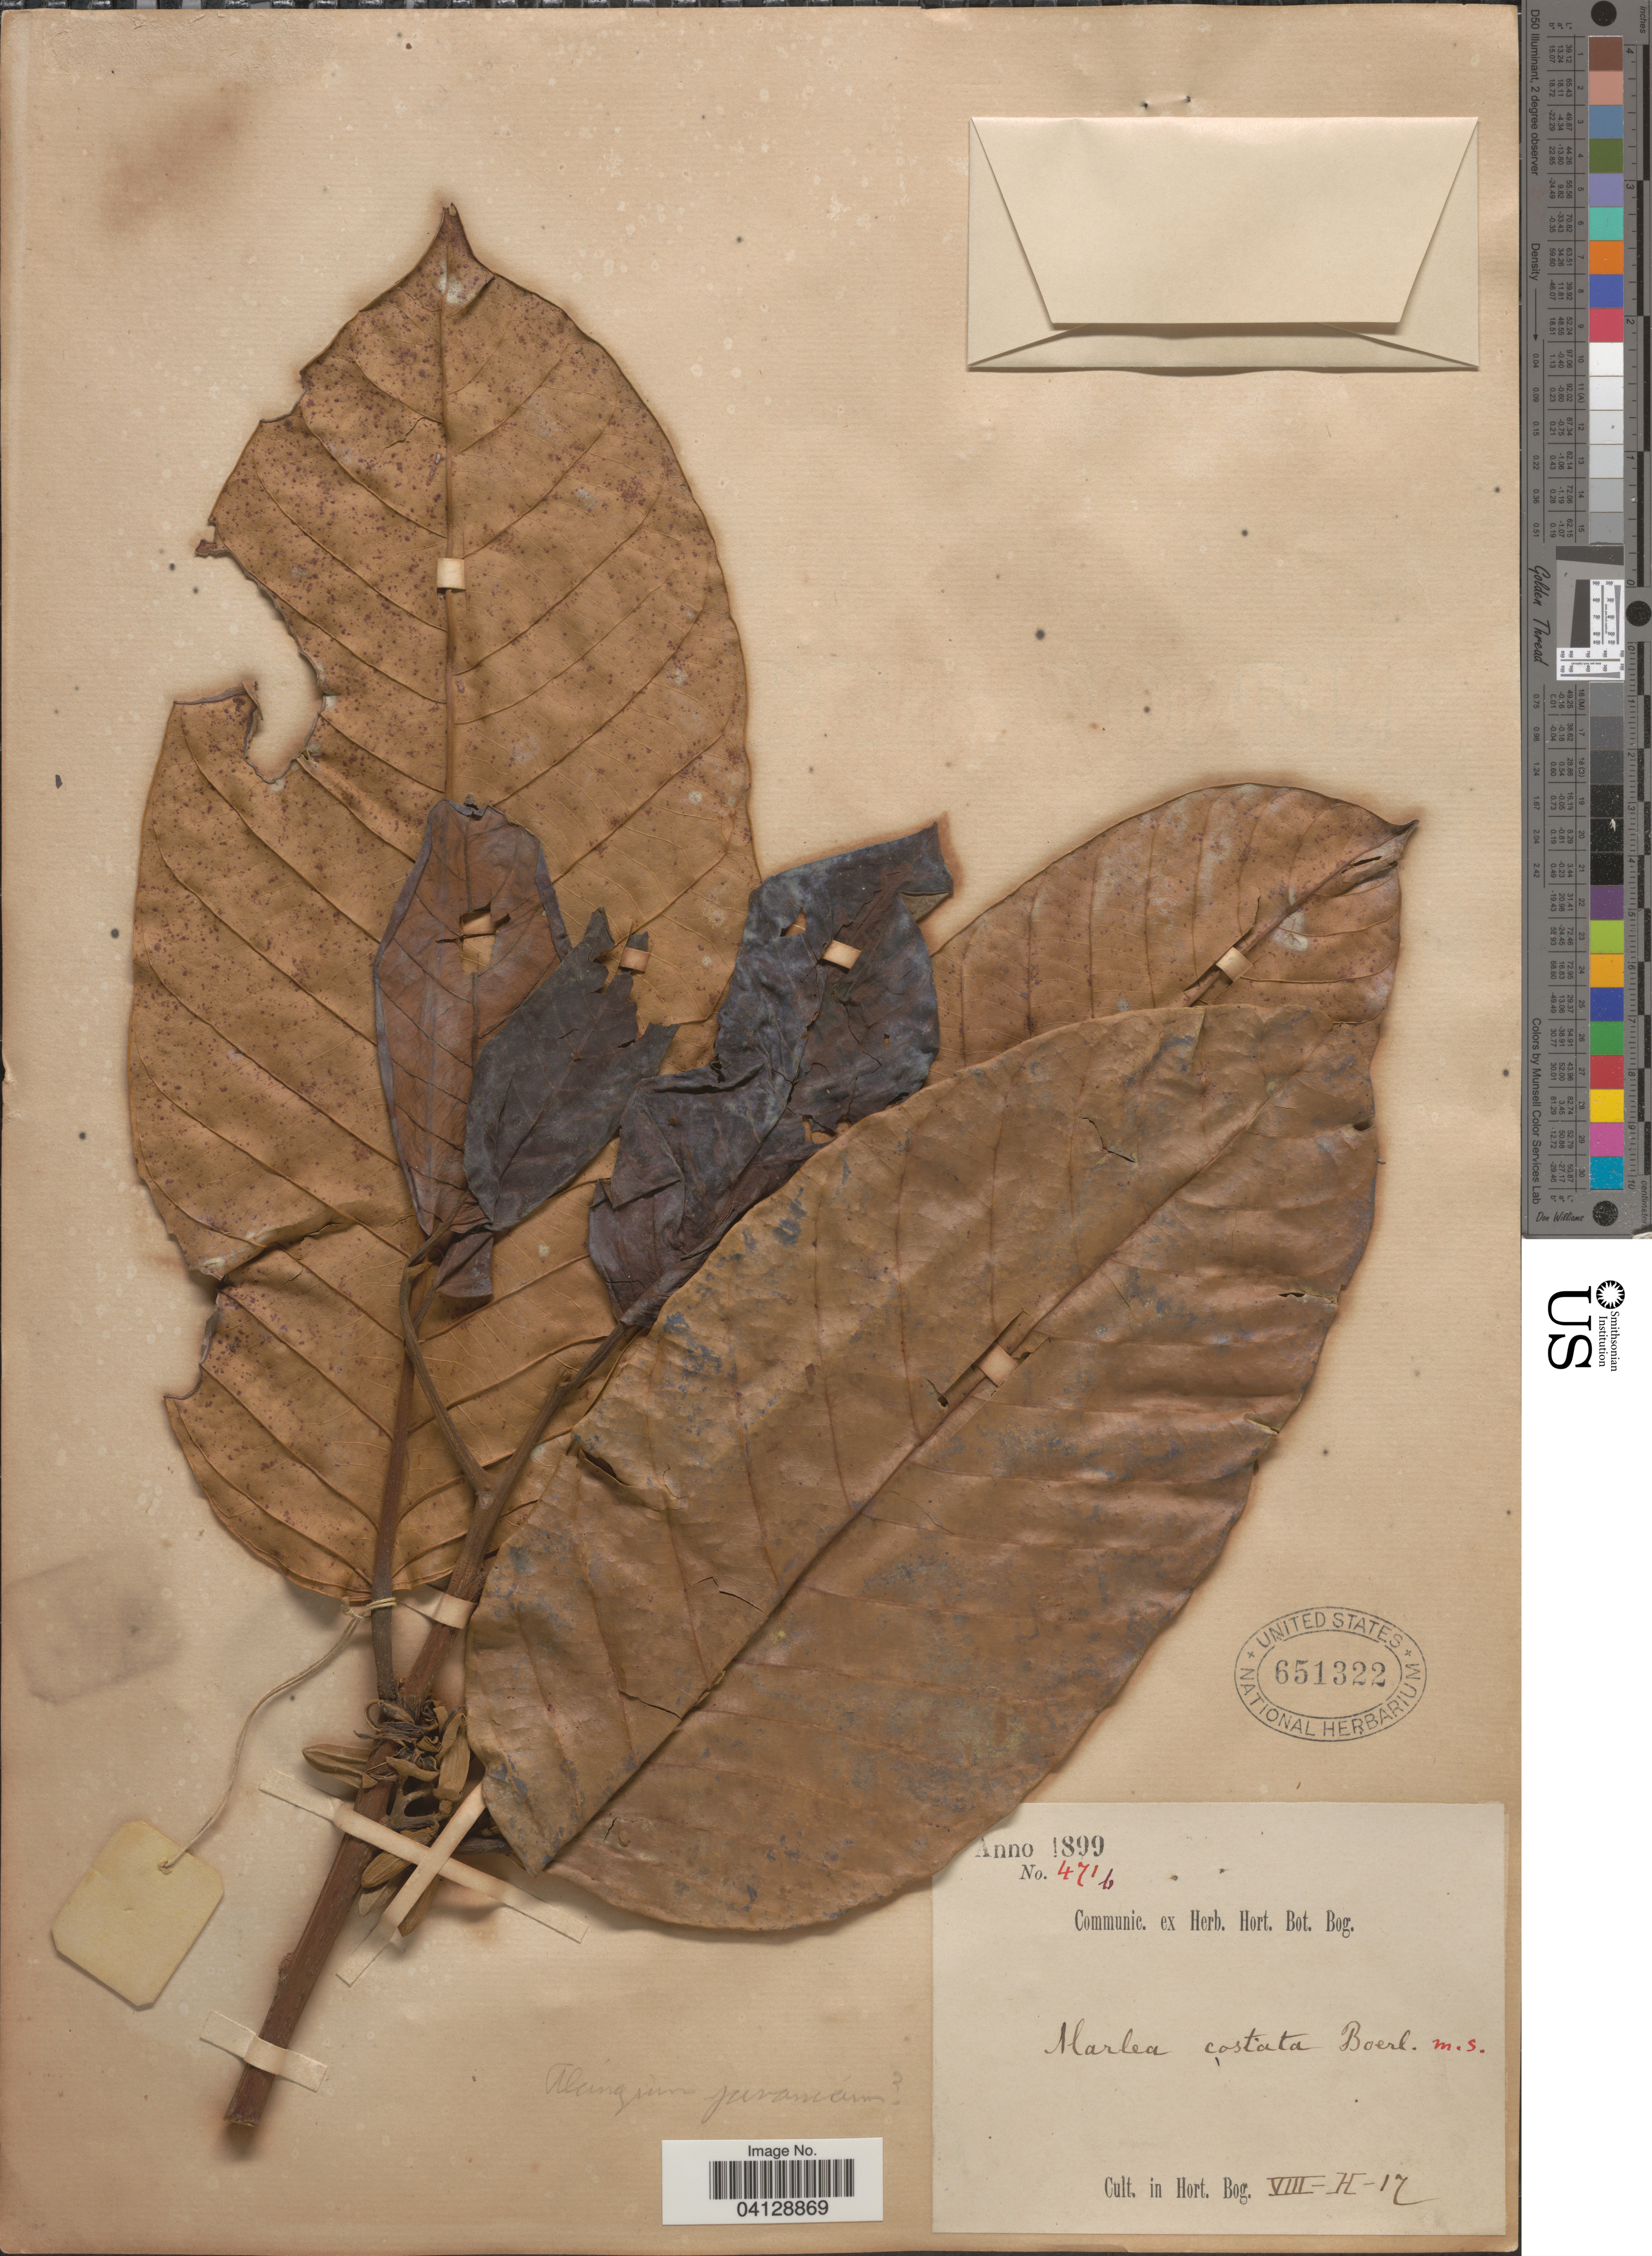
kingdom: Plantae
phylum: Tracheophyta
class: Magnoliopsida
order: Cornales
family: Cornaceae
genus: Alangium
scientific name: Alangium javanicum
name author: (Blume) Wangerin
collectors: ex herb. Hort. Bot. Bog.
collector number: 471b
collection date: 1899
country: Indonesia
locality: Hort. Bog.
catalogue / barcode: US 651322